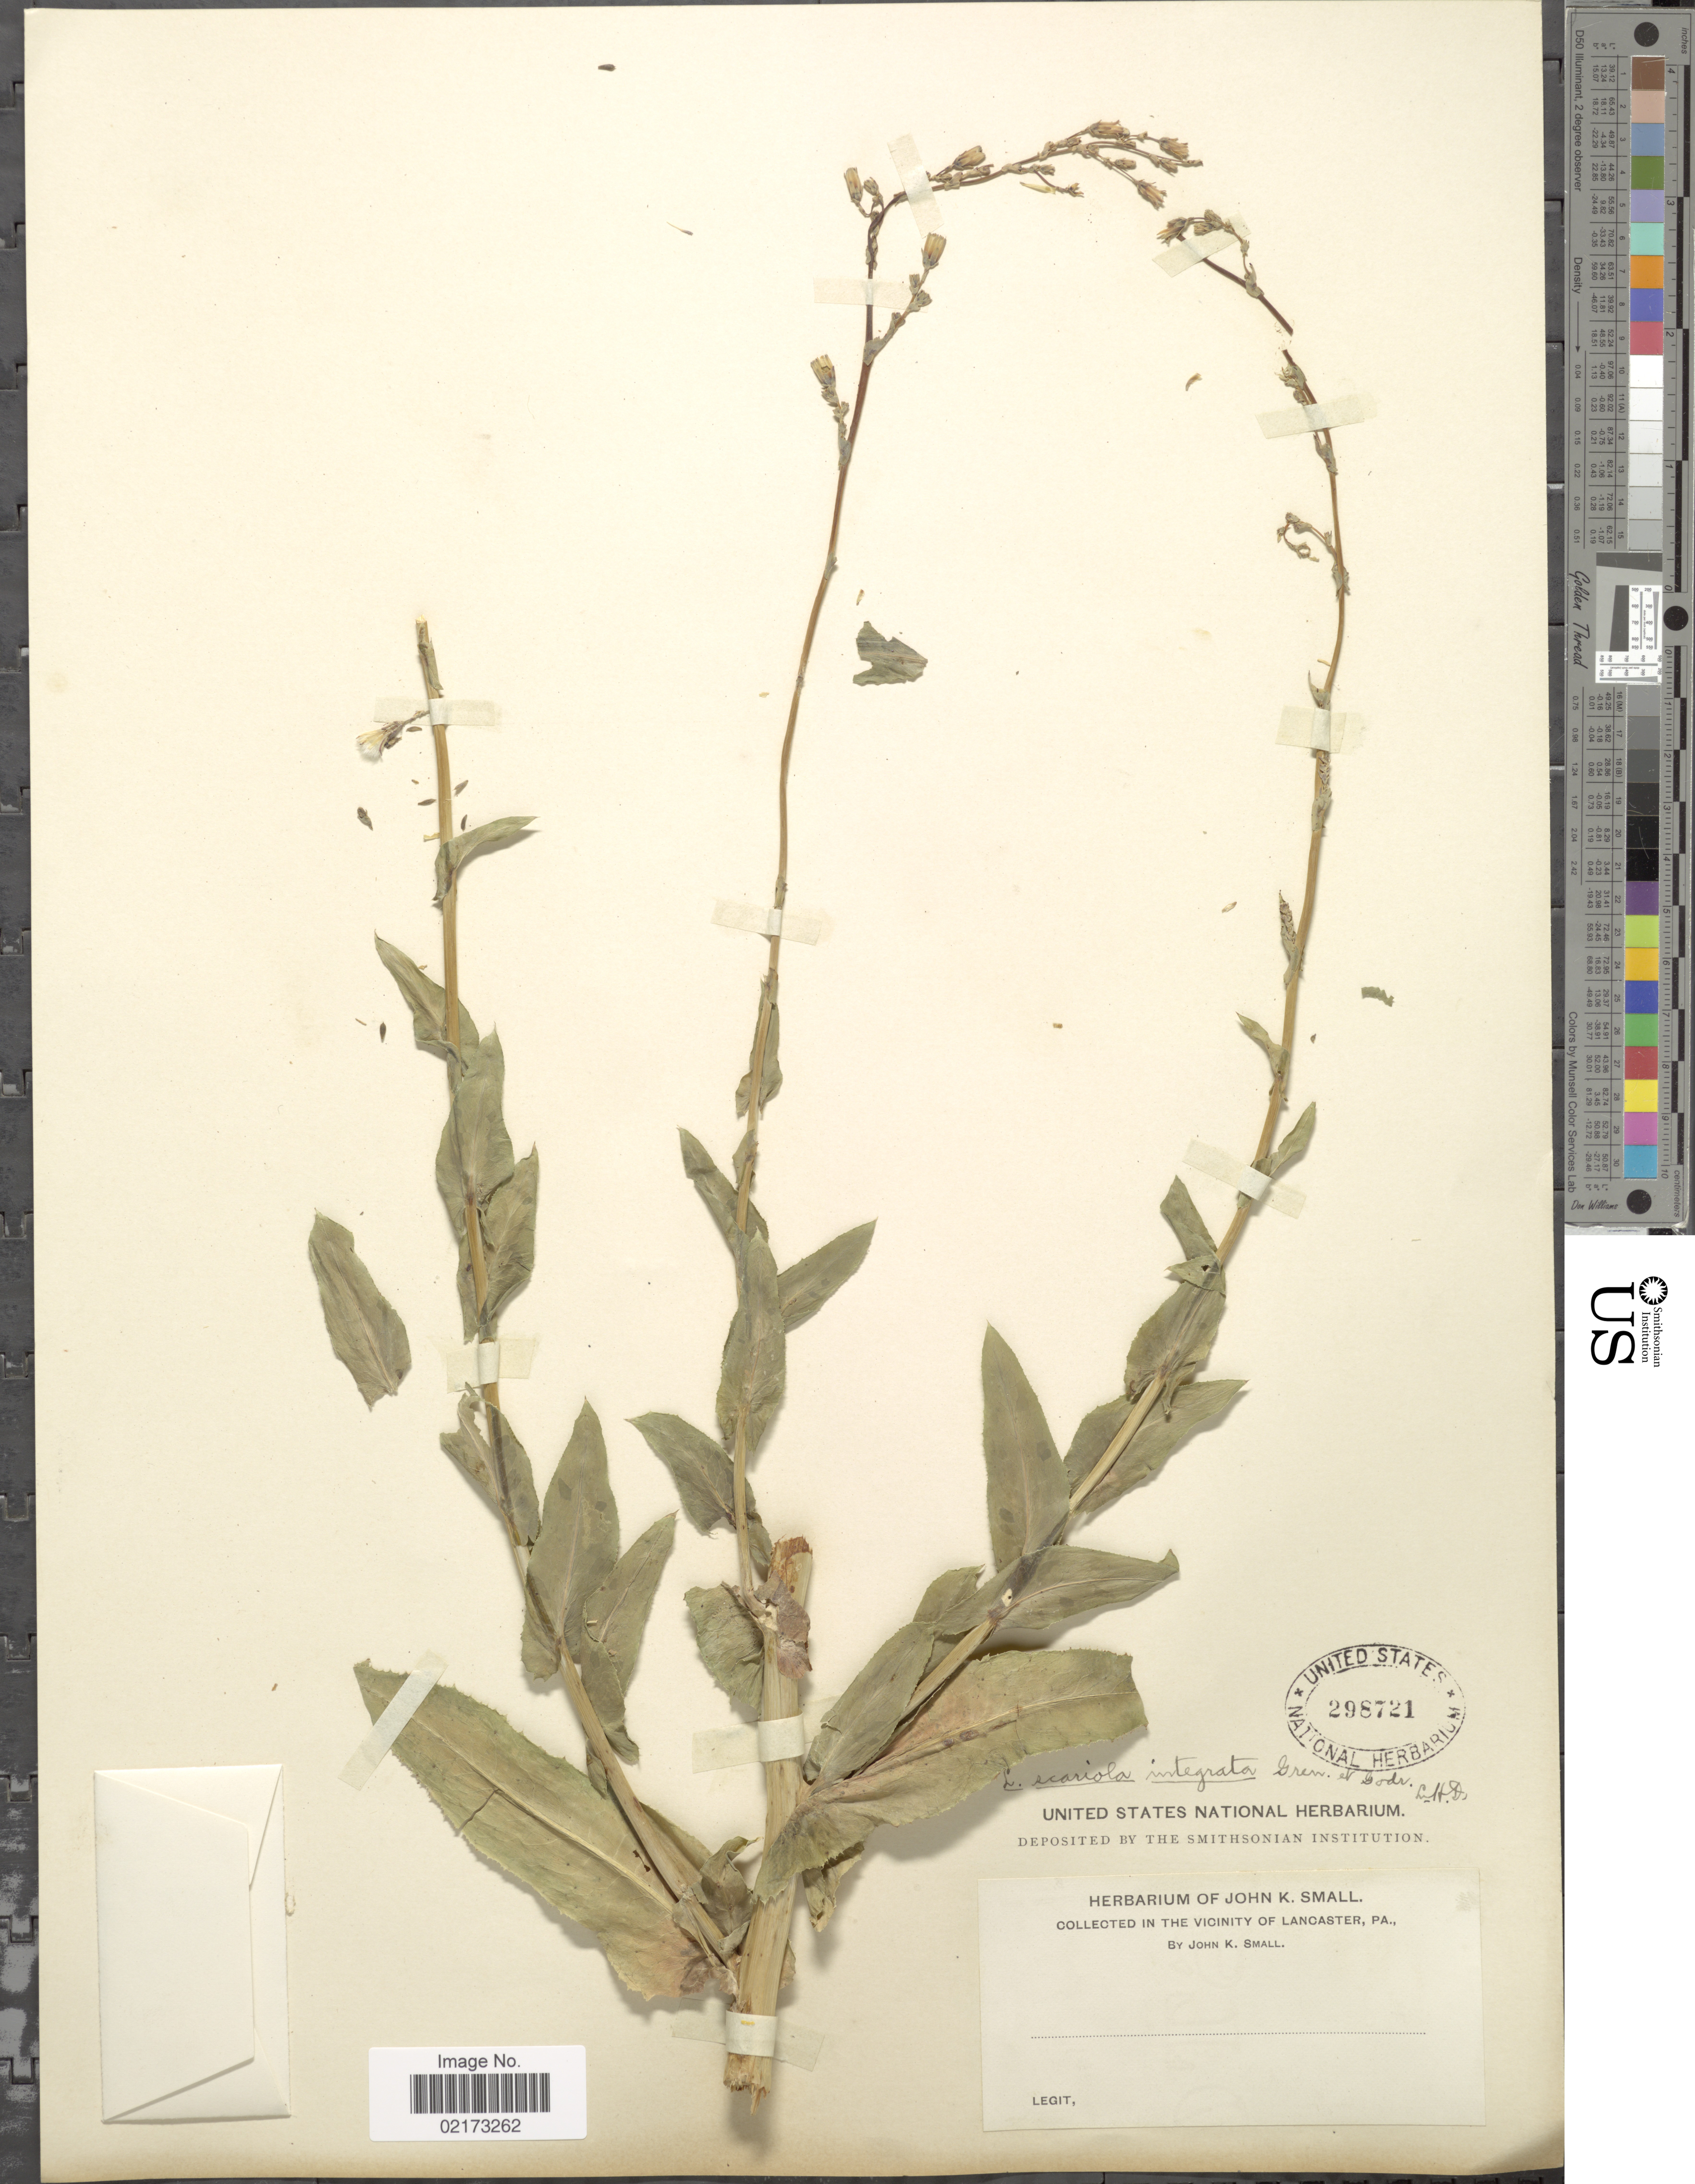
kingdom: Plantae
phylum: Tracheophyta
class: Magnoliopsida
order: Asterales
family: Asteraceae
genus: Lactuca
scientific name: Lactuca serriola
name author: L.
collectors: J. K. Small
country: United States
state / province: Pennsylvania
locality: Vicinity of Lancaster, Pa.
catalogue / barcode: US 298721